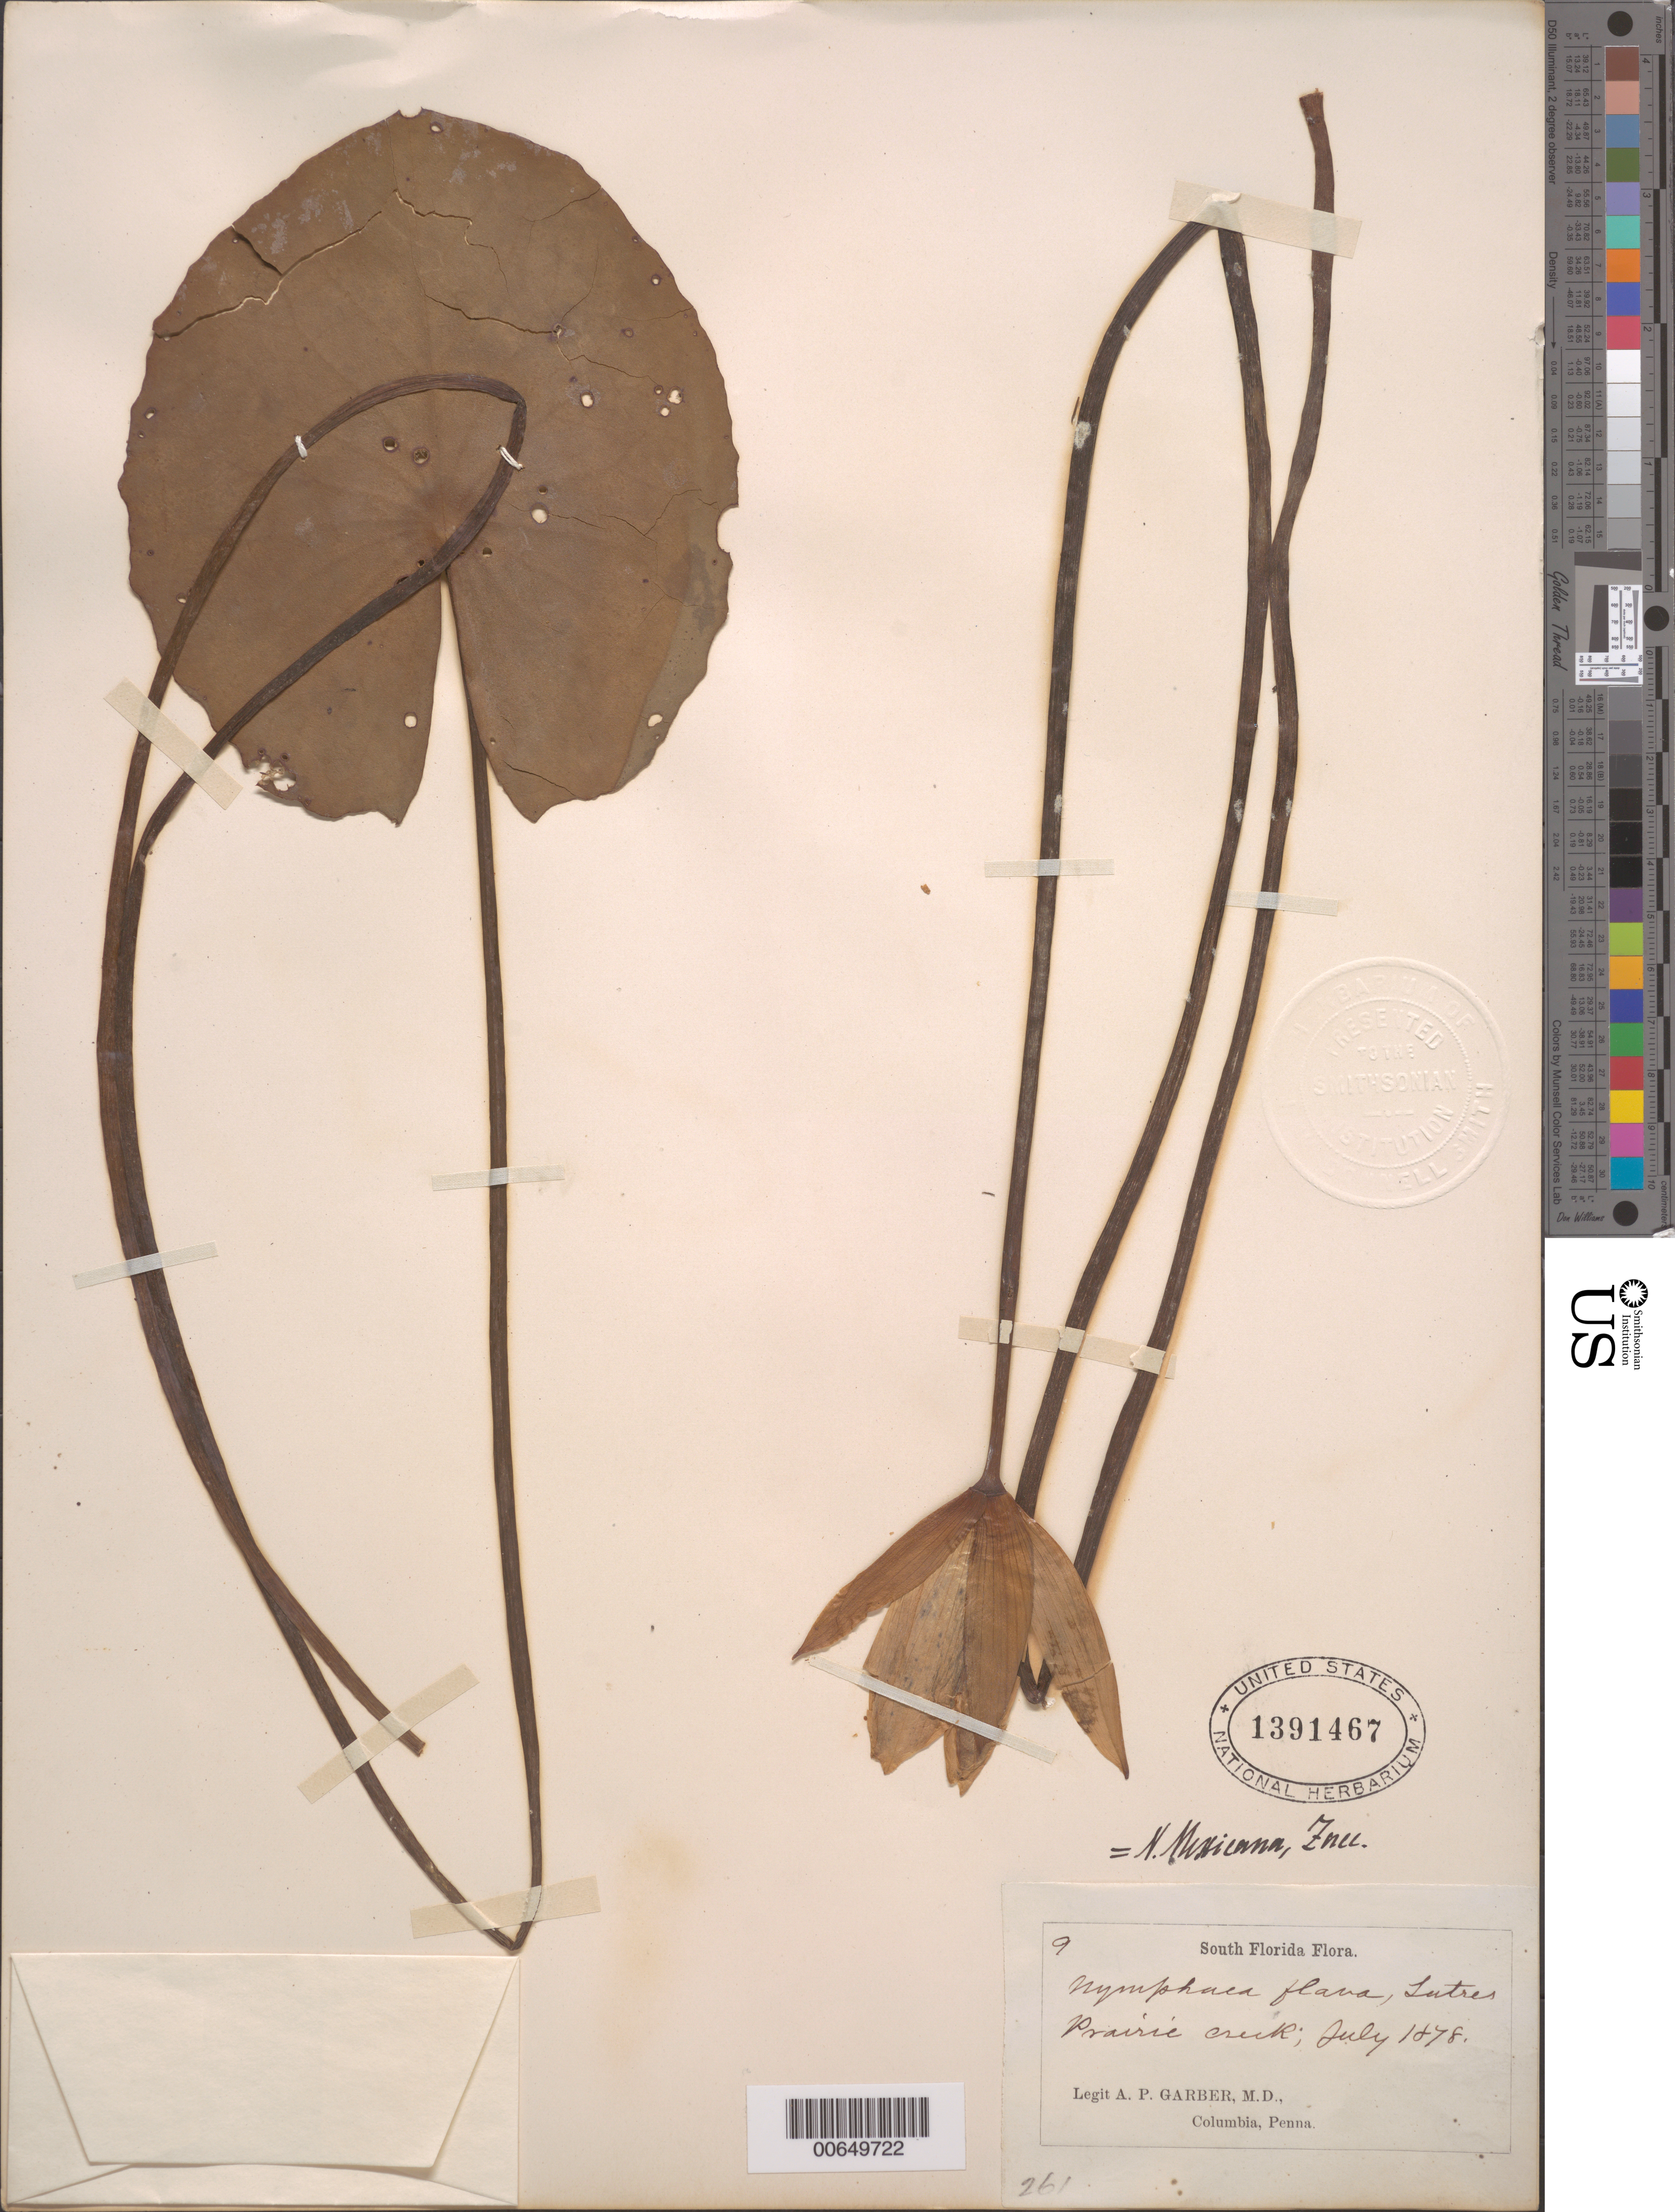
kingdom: Plantae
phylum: Tracheophyta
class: Magnoliopsida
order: Nymphaeales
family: Nymphaeaceae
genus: Nymphaea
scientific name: Nymphaea mexicana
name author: Zucc.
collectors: A. P. Garber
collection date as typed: Jul 1877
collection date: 1877-07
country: United States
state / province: Florida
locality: Prairie Creek.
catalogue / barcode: US 1391467